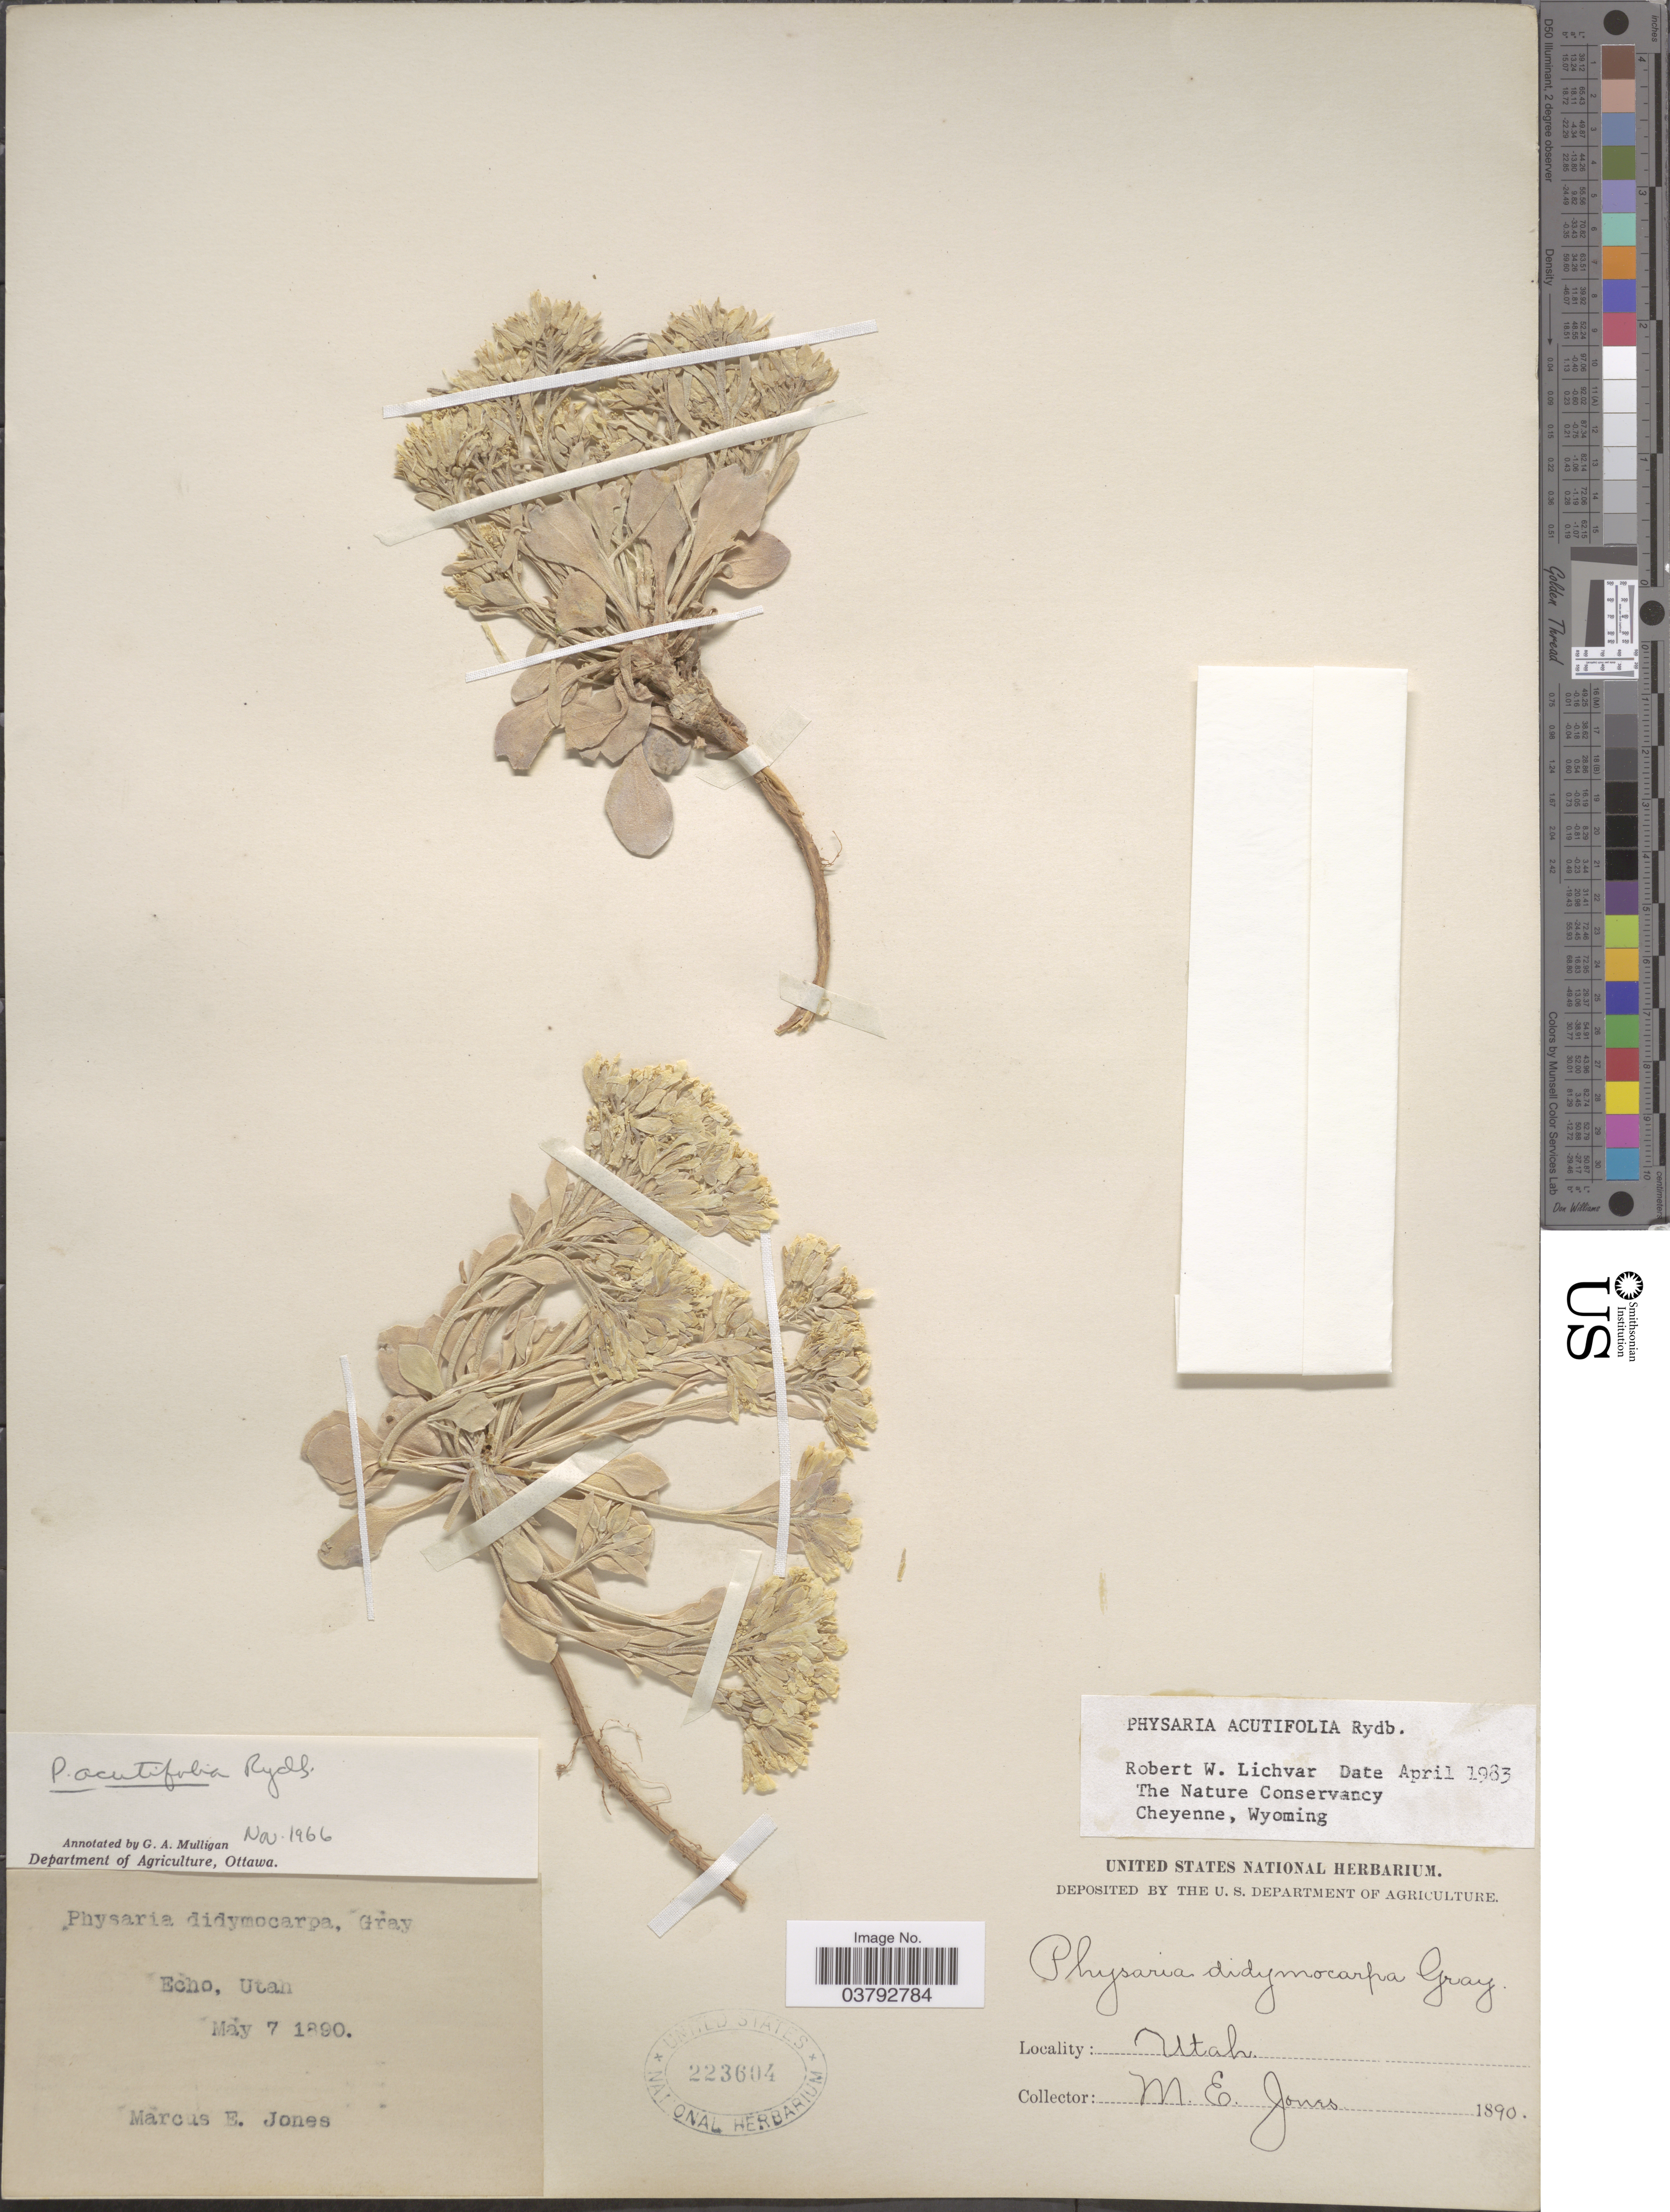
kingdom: Plantae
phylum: Tracheophyta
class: Magnoliopsida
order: Brassicales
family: Brassicaceae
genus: Physaria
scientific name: Physaria acutifolia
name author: Rydb.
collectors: M. E. Jones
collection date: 1890-05-07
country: United States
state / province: Utah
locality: Echo.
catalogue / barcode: US 223604